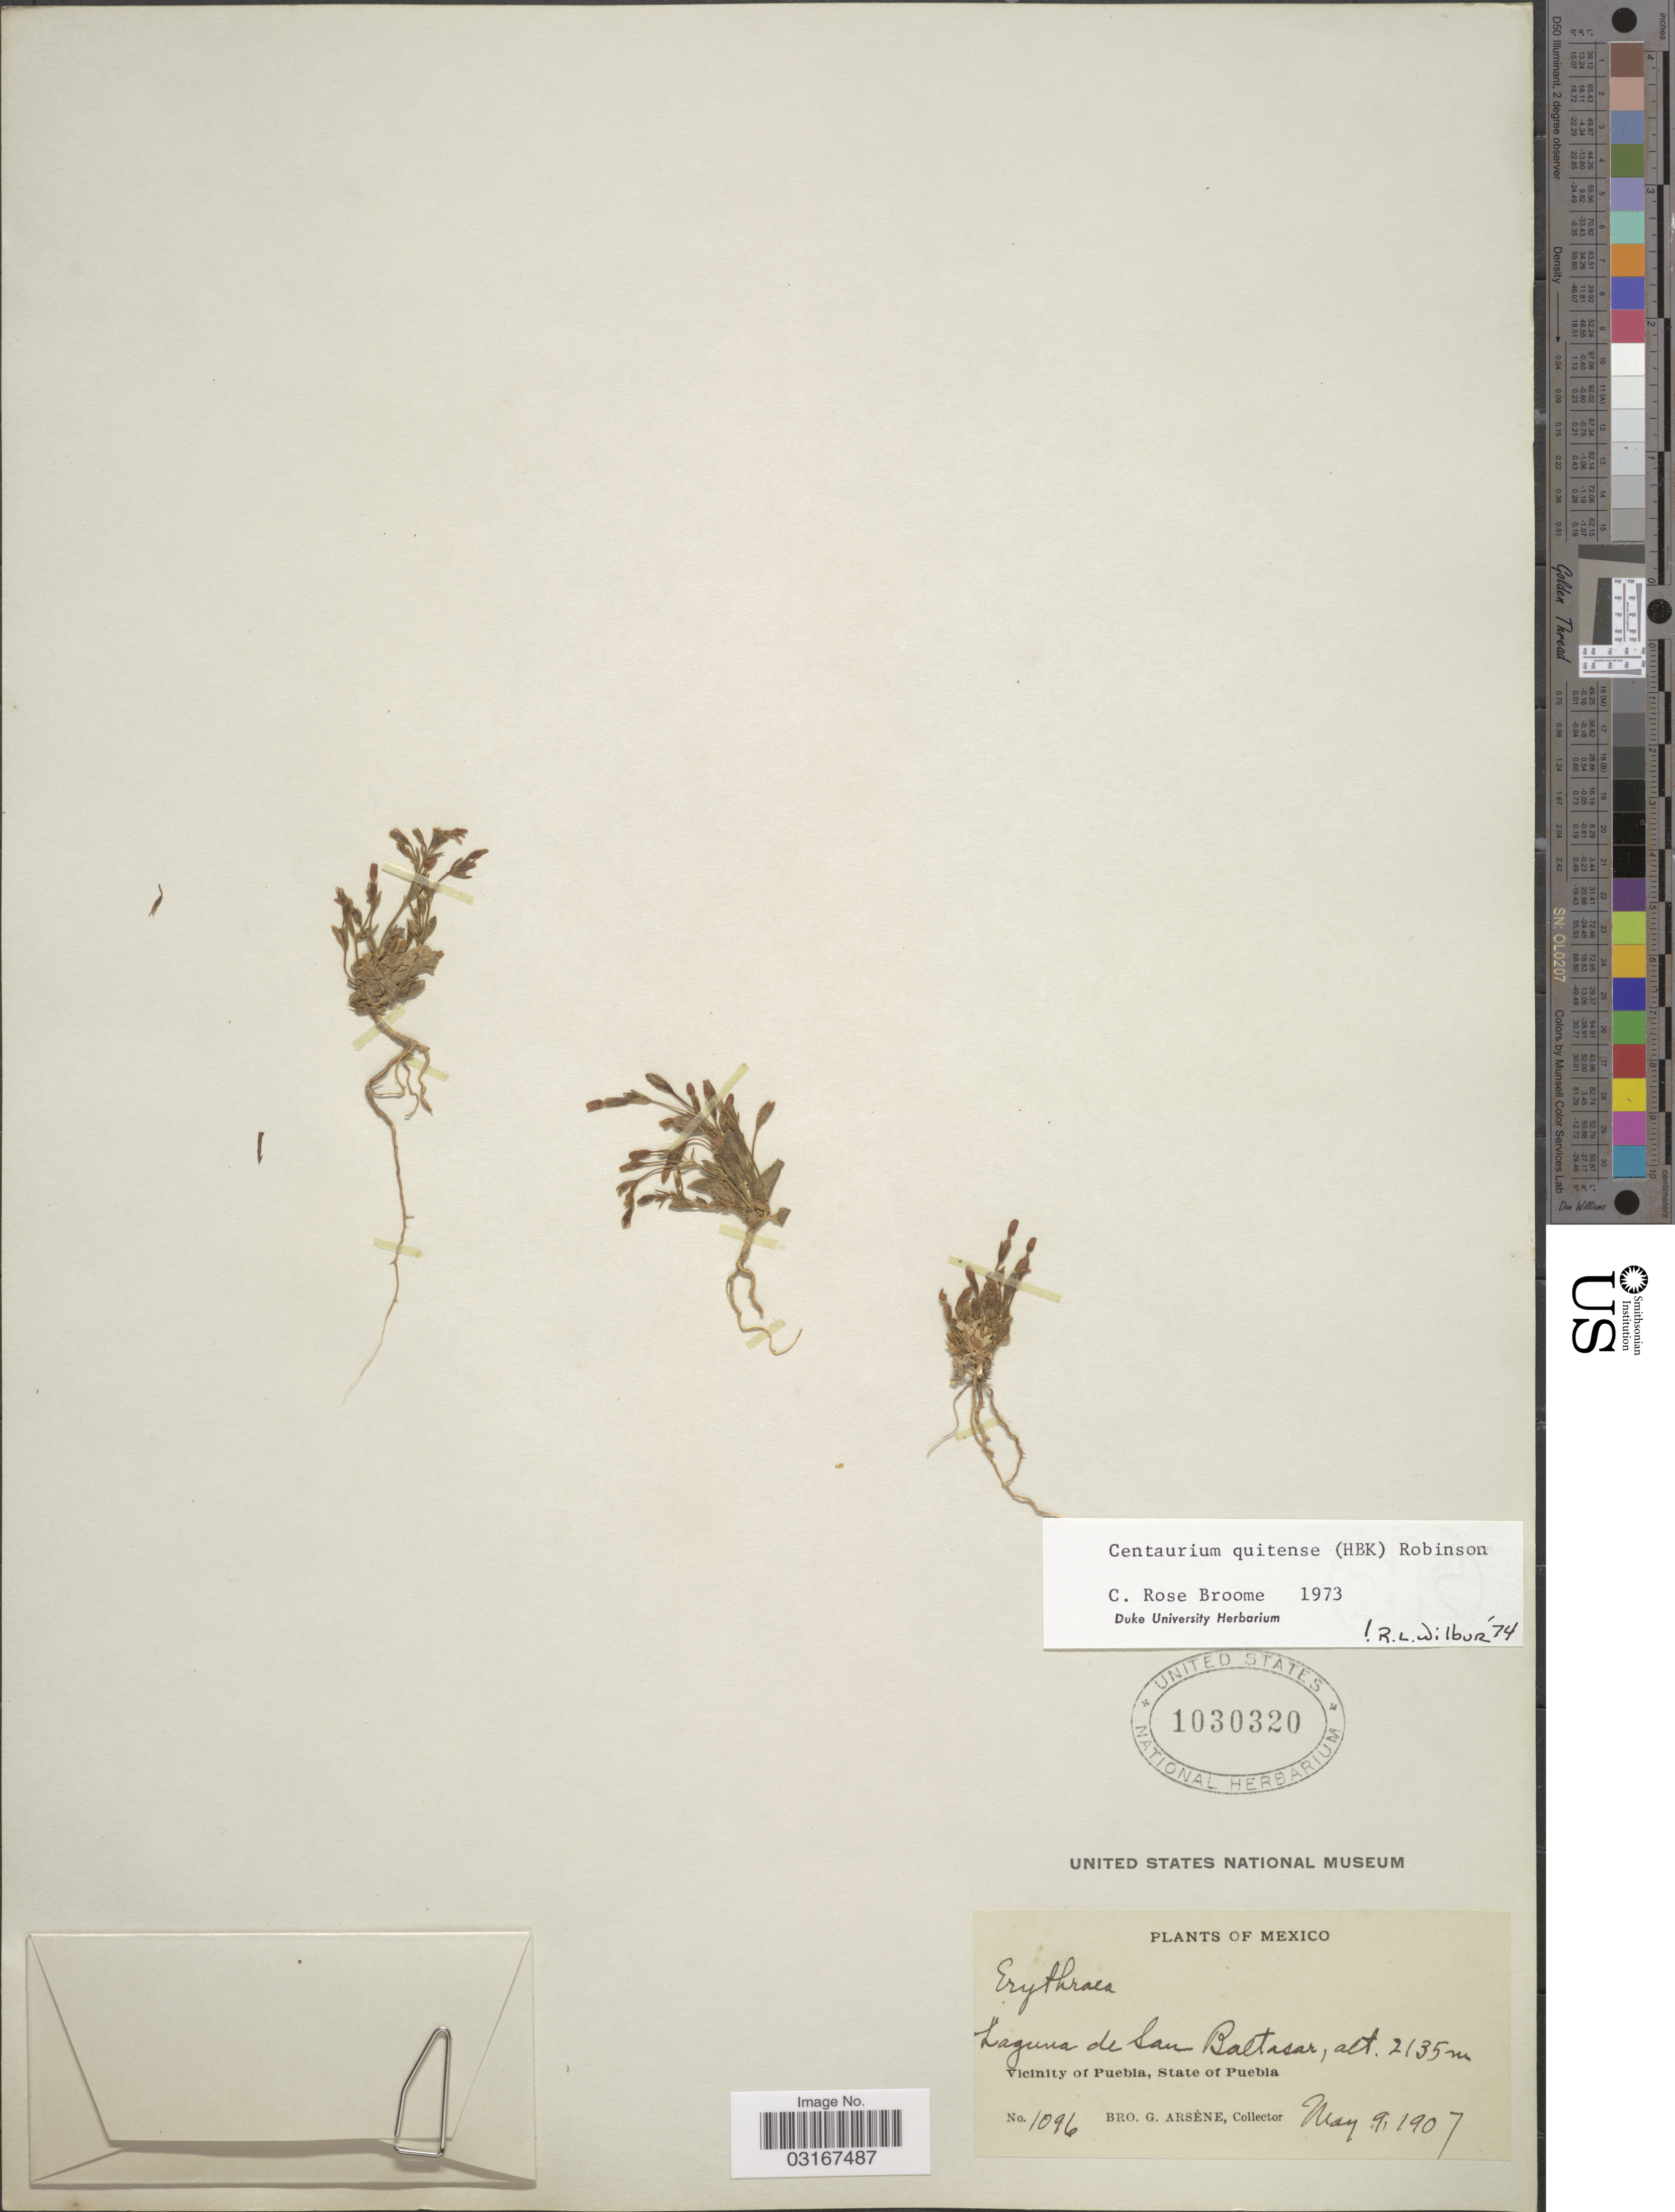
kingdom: Plantae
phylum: Tracheophyta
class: Magnoliopsida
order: Gentianales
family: Gentianaceae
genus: Centaurium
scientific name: Centaurium quitense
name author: (Kunth) B.L. Rob.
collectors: Bro. G. Arsène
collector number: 1096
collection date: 1907-05-09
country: Mexico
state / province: Puebla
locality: Laguna de San Baltasar, Vicinity of Puebla.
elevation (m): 2135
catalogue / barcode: US 1030320